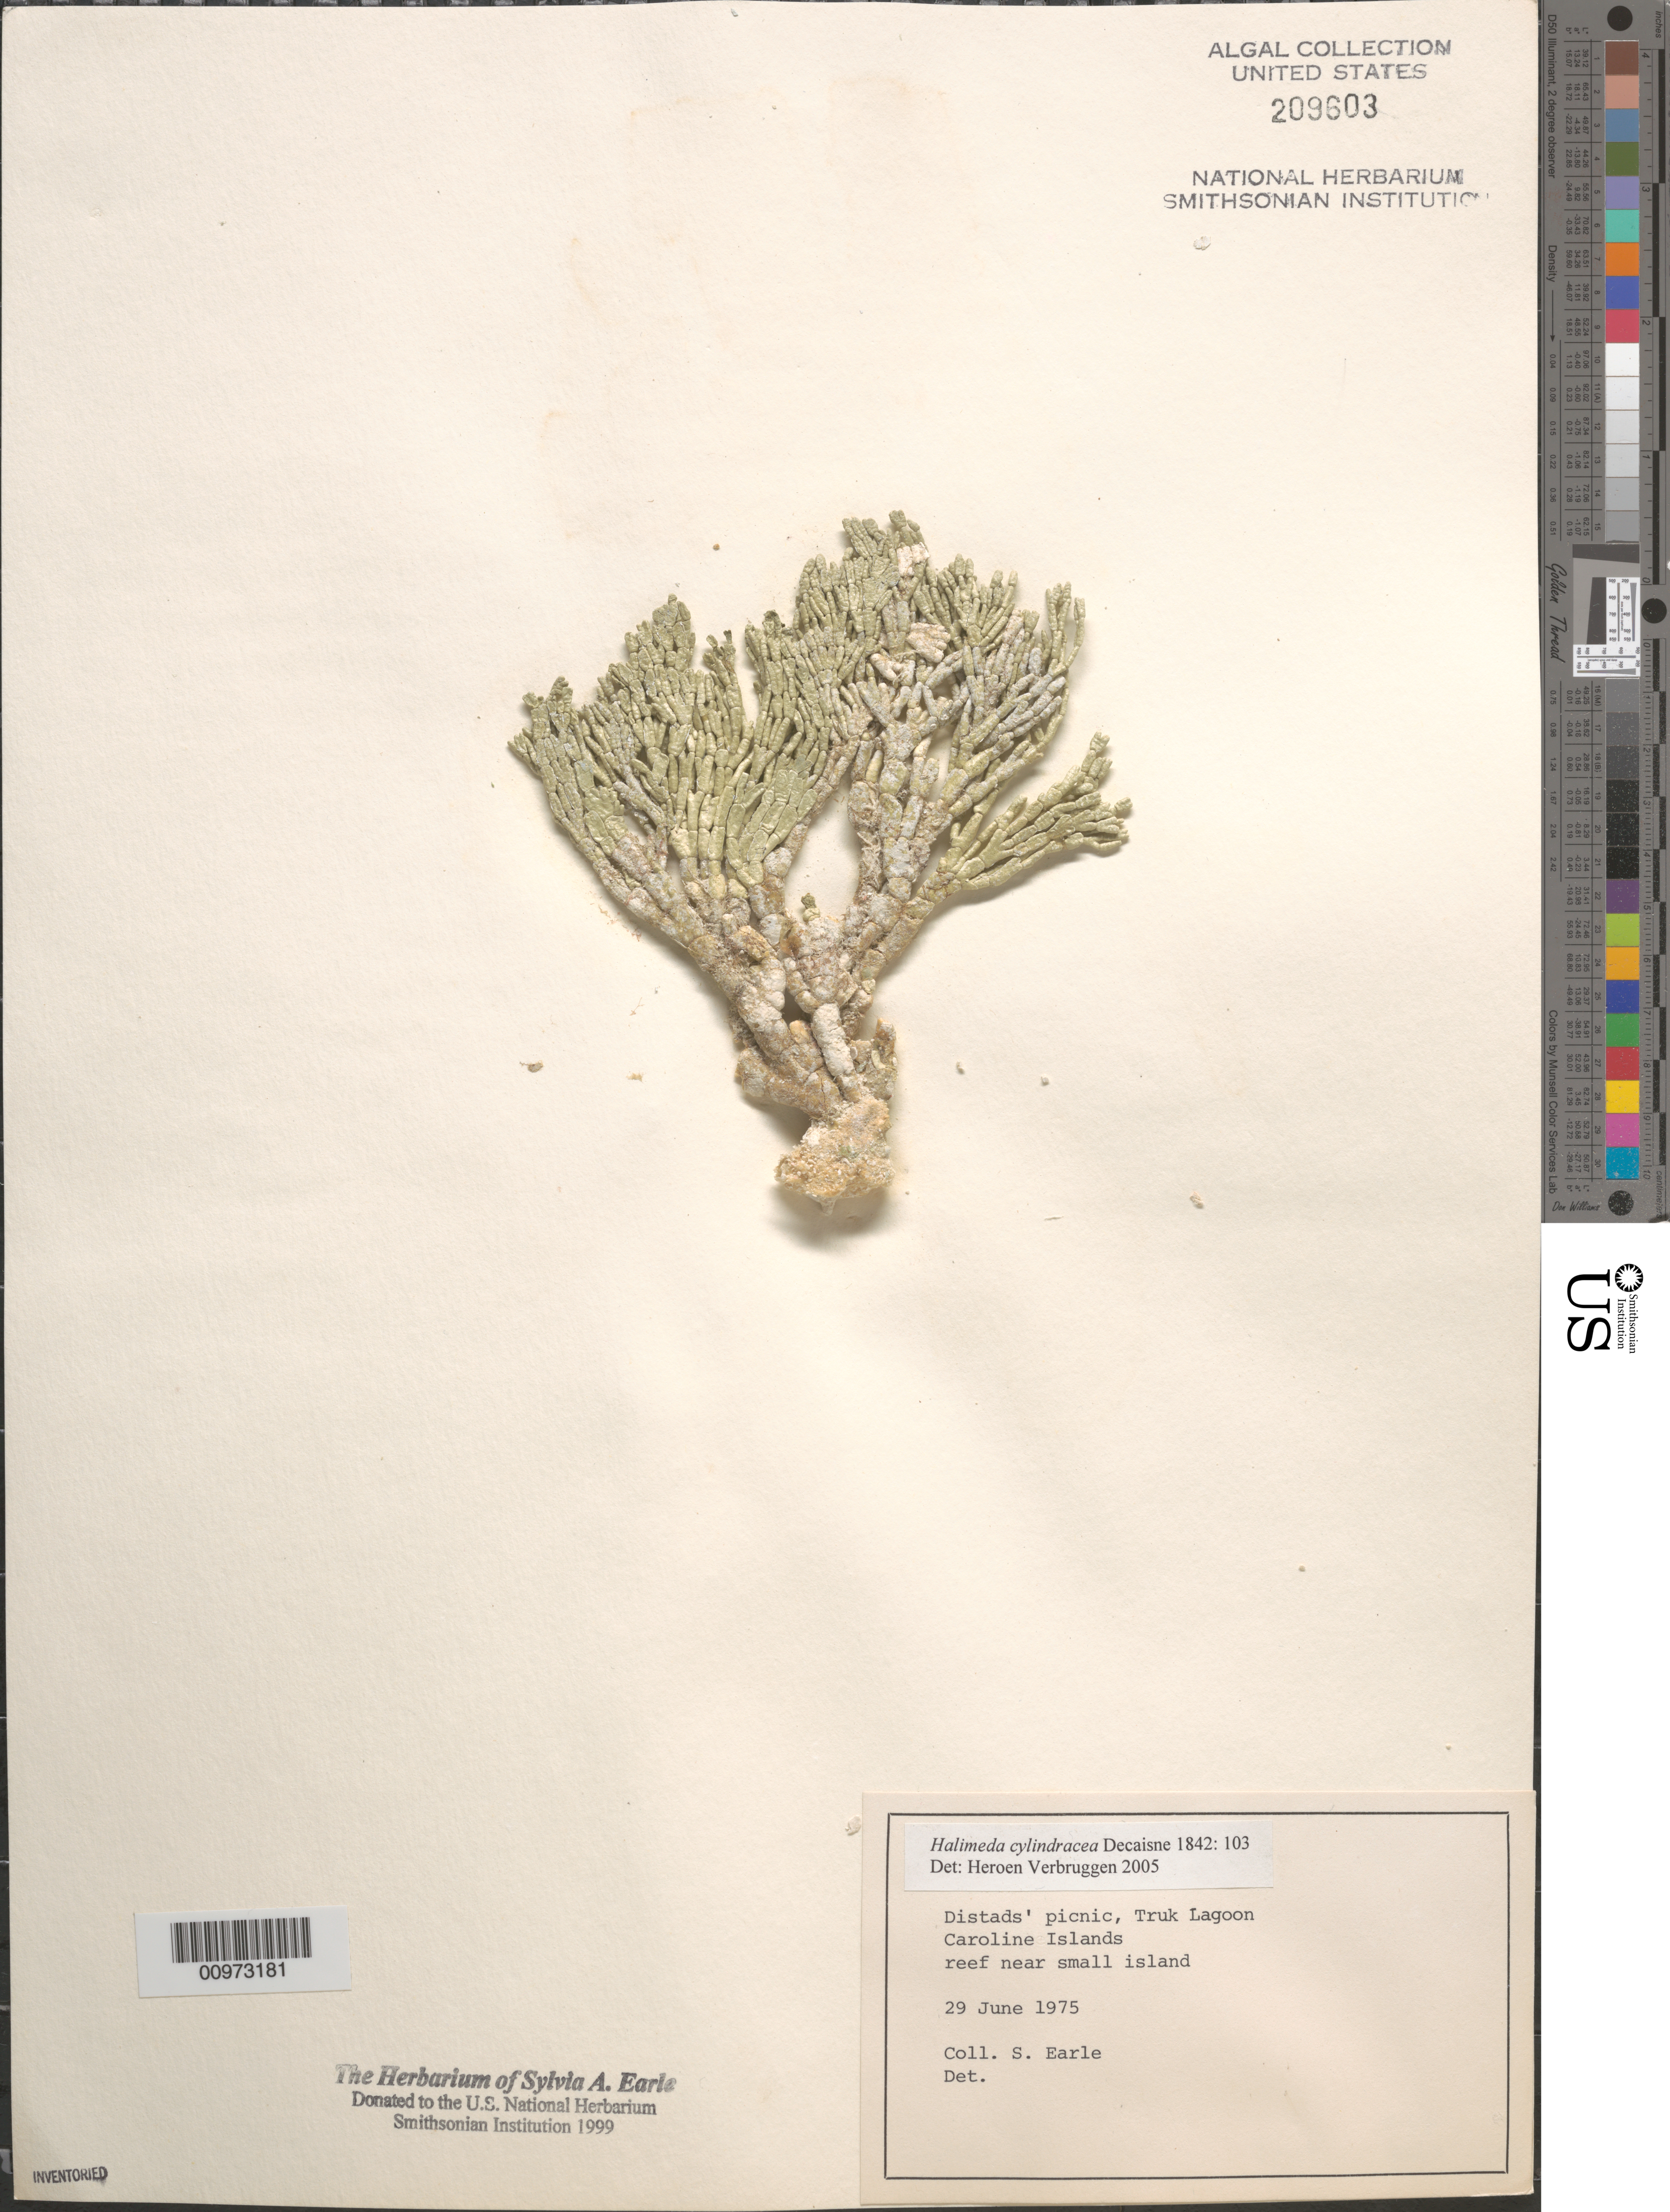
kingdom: Plantae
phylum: Chlorophyta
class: Ulvophyceae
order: Bryopsidales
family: Halimedaceae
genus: Halimeda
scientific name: Halimeda cylindracea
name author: Decne.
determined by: Verbruggen, H.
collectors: S. A. Earle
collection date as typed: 29 Jun 1975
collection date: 1975-06-29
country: Micronesia, Federated States of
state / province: Truk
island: Truk (Chuuk) Is.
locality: Chuuk Lagoon (Truk Lagoon), reef near small island; Distads' picnic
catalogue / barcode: US 209603